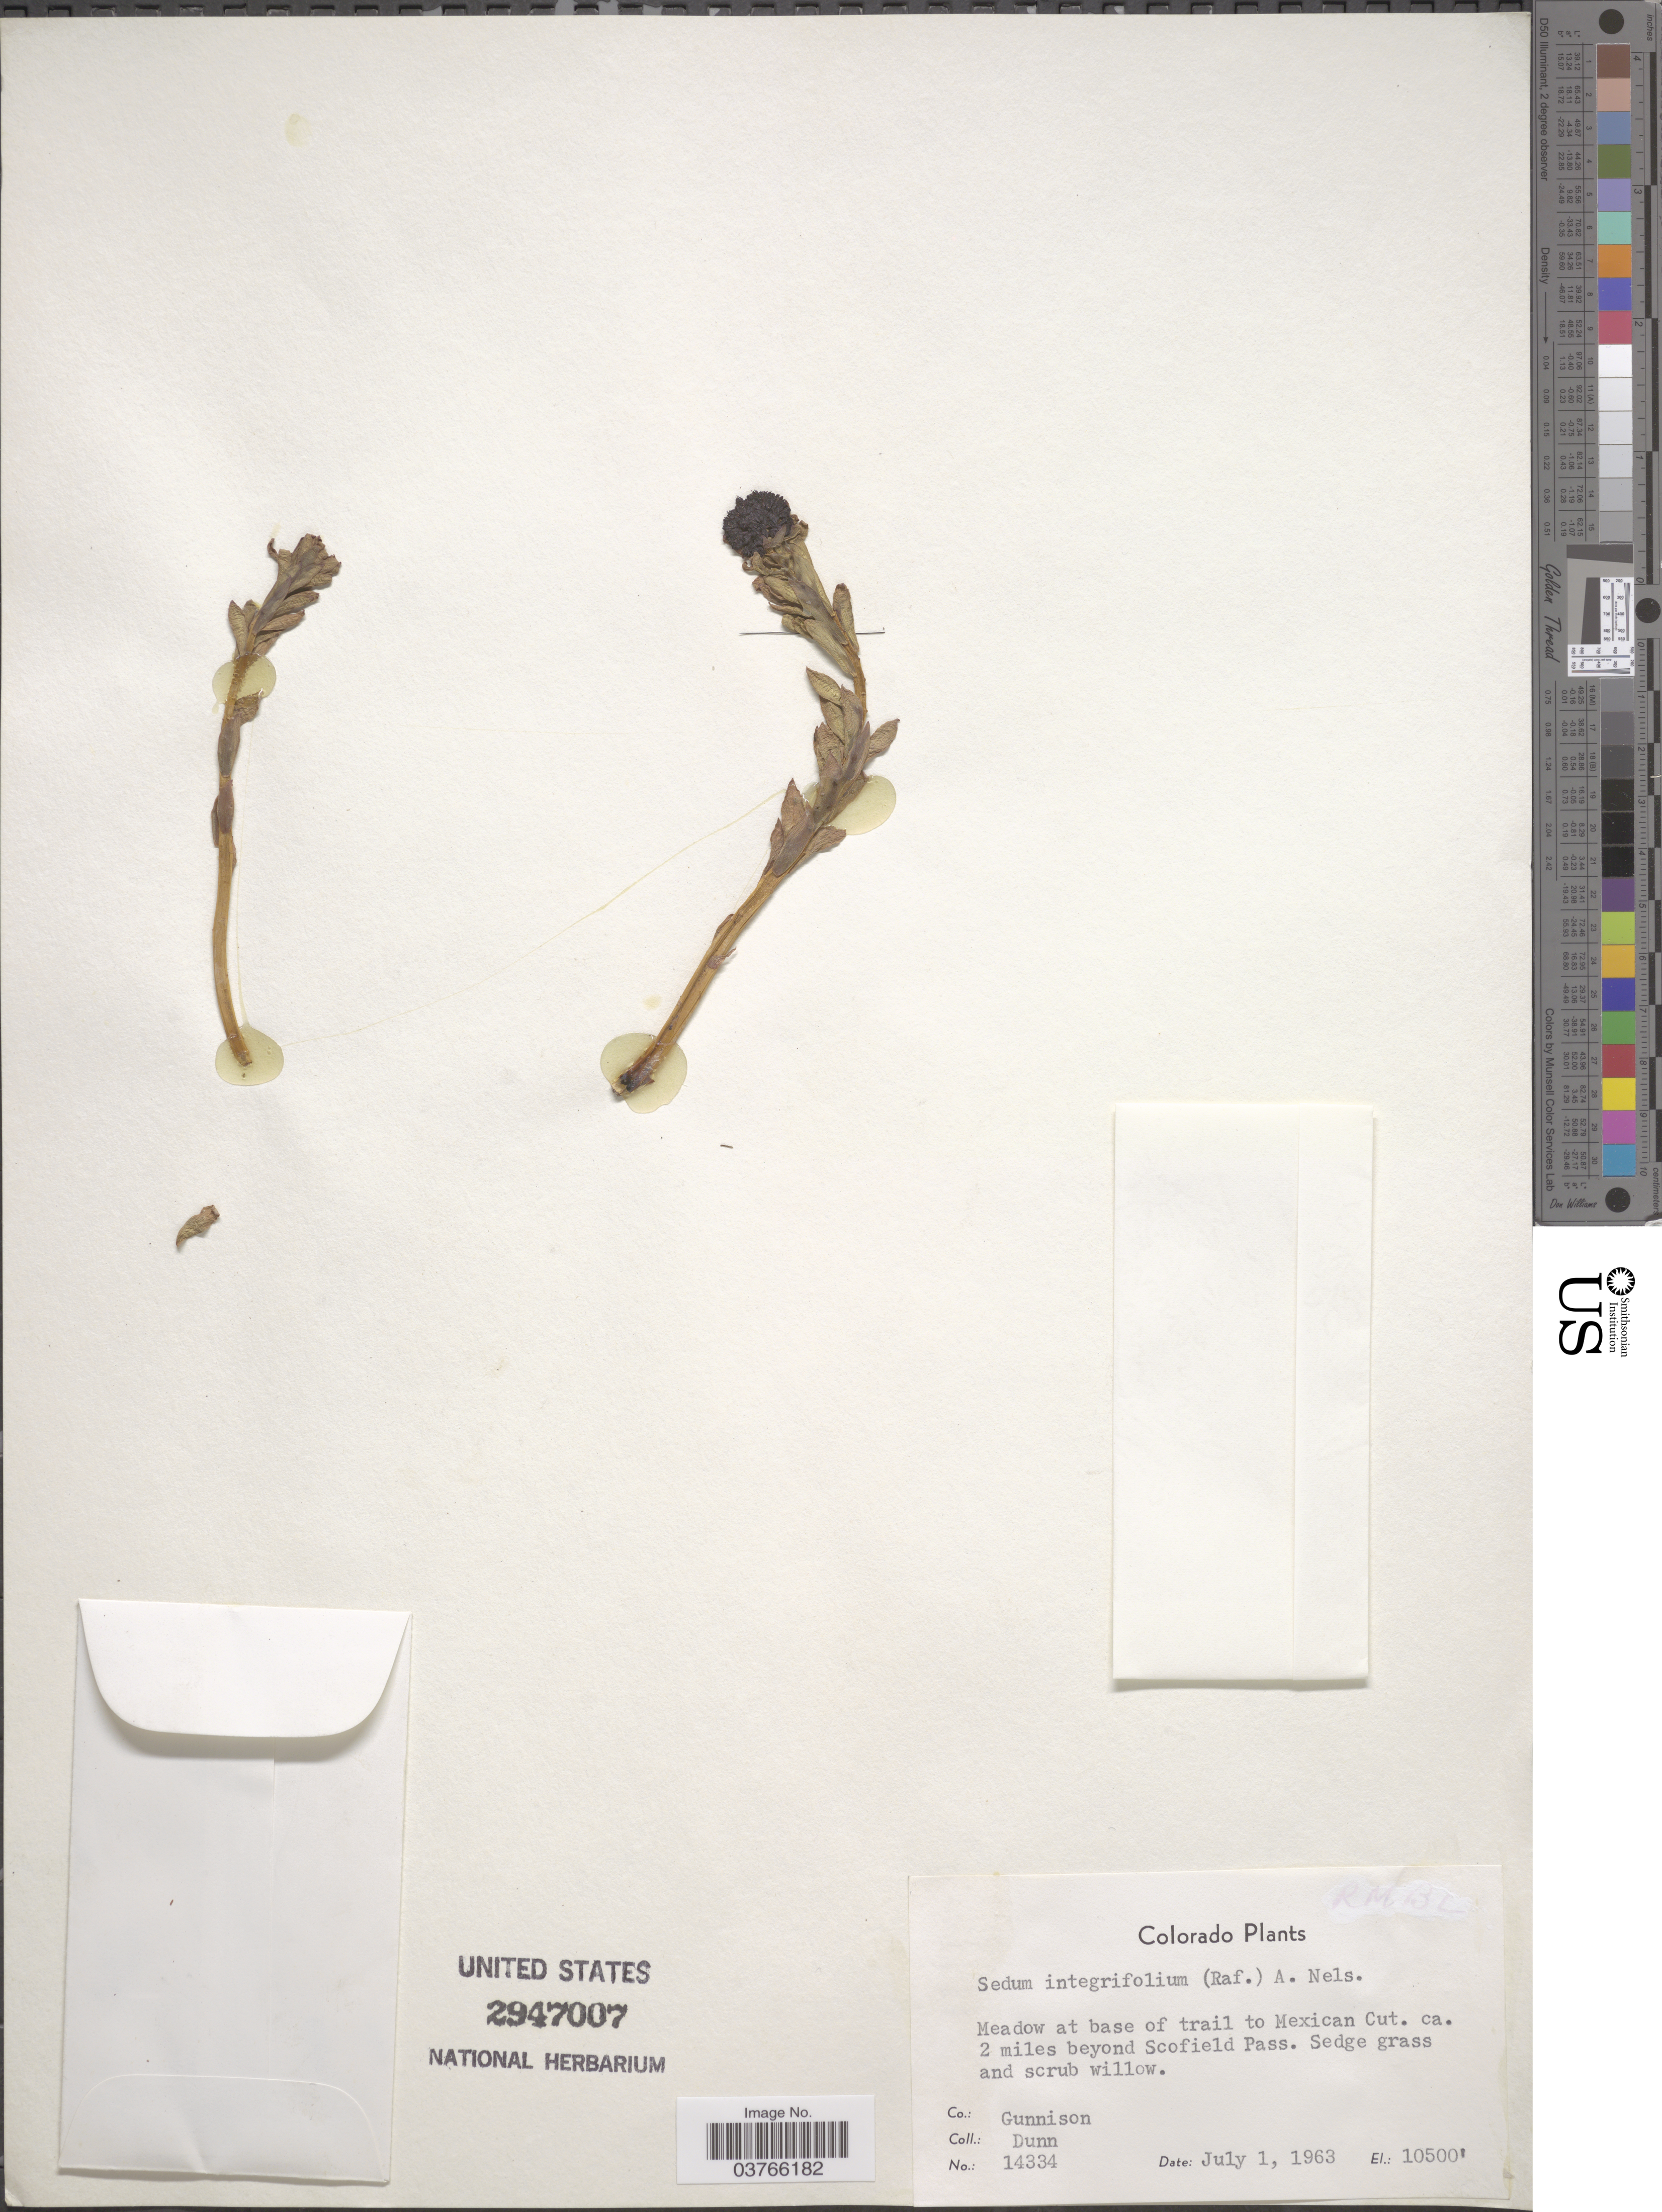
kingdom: Plantae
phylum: Tracheophyta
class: Magnoliopsida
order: Saxifragales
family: Crassulaceae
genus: Rhodiola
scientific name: Rhodiola integrifolia subsp. integrifolia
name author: Raf.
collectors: Dunn, --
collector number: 14334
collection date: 1963-07-01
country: United States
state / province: Colorado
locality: Meadow at base of trail to Mexican Cut. ca. 2 miles beyond Scofield Pass. Co.: Gunnison.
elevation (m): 3200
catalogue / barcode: US 2947007